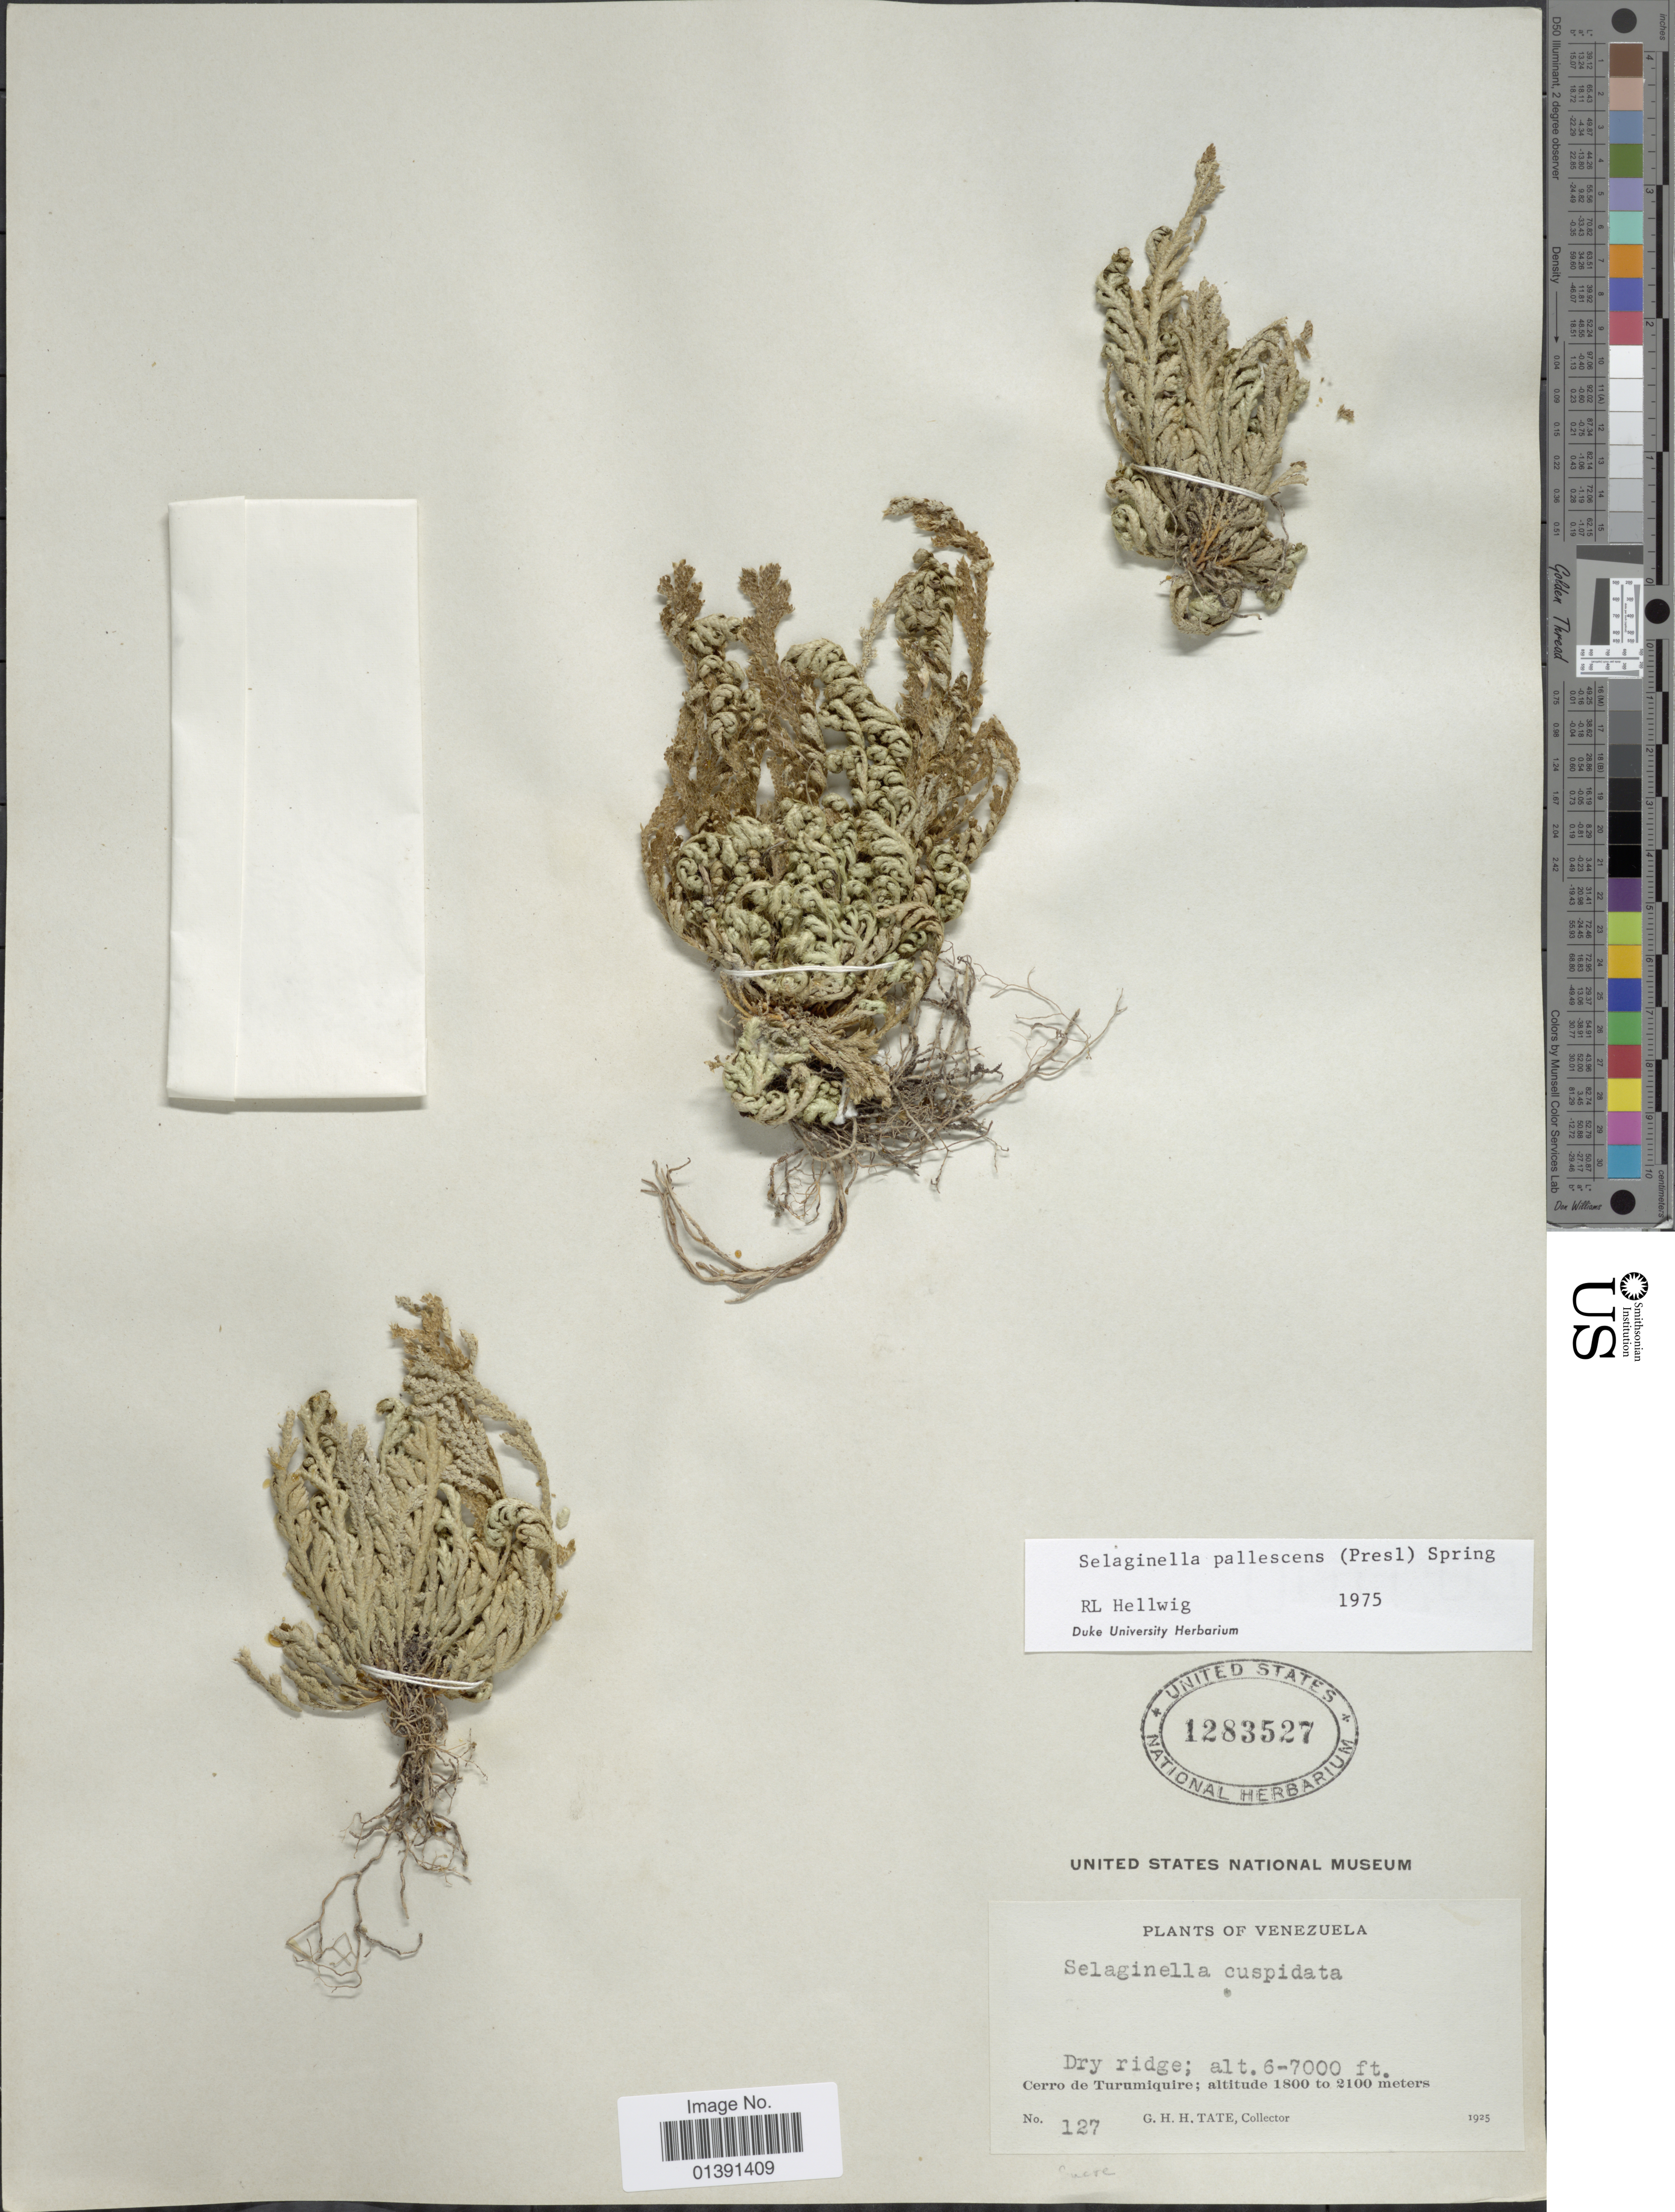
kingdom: Plantae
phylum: Tracheophyta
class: Lycopodiopsida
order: Selaginellales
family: Selaginellaceae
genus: Selaginella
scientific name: Selaginella pallescens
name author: (C. Presl) Spring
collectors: G. Tate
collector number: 127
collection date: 1925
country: Venezuela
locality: Cerro de Turumiquire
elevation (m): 1800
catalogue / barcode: US 1283527